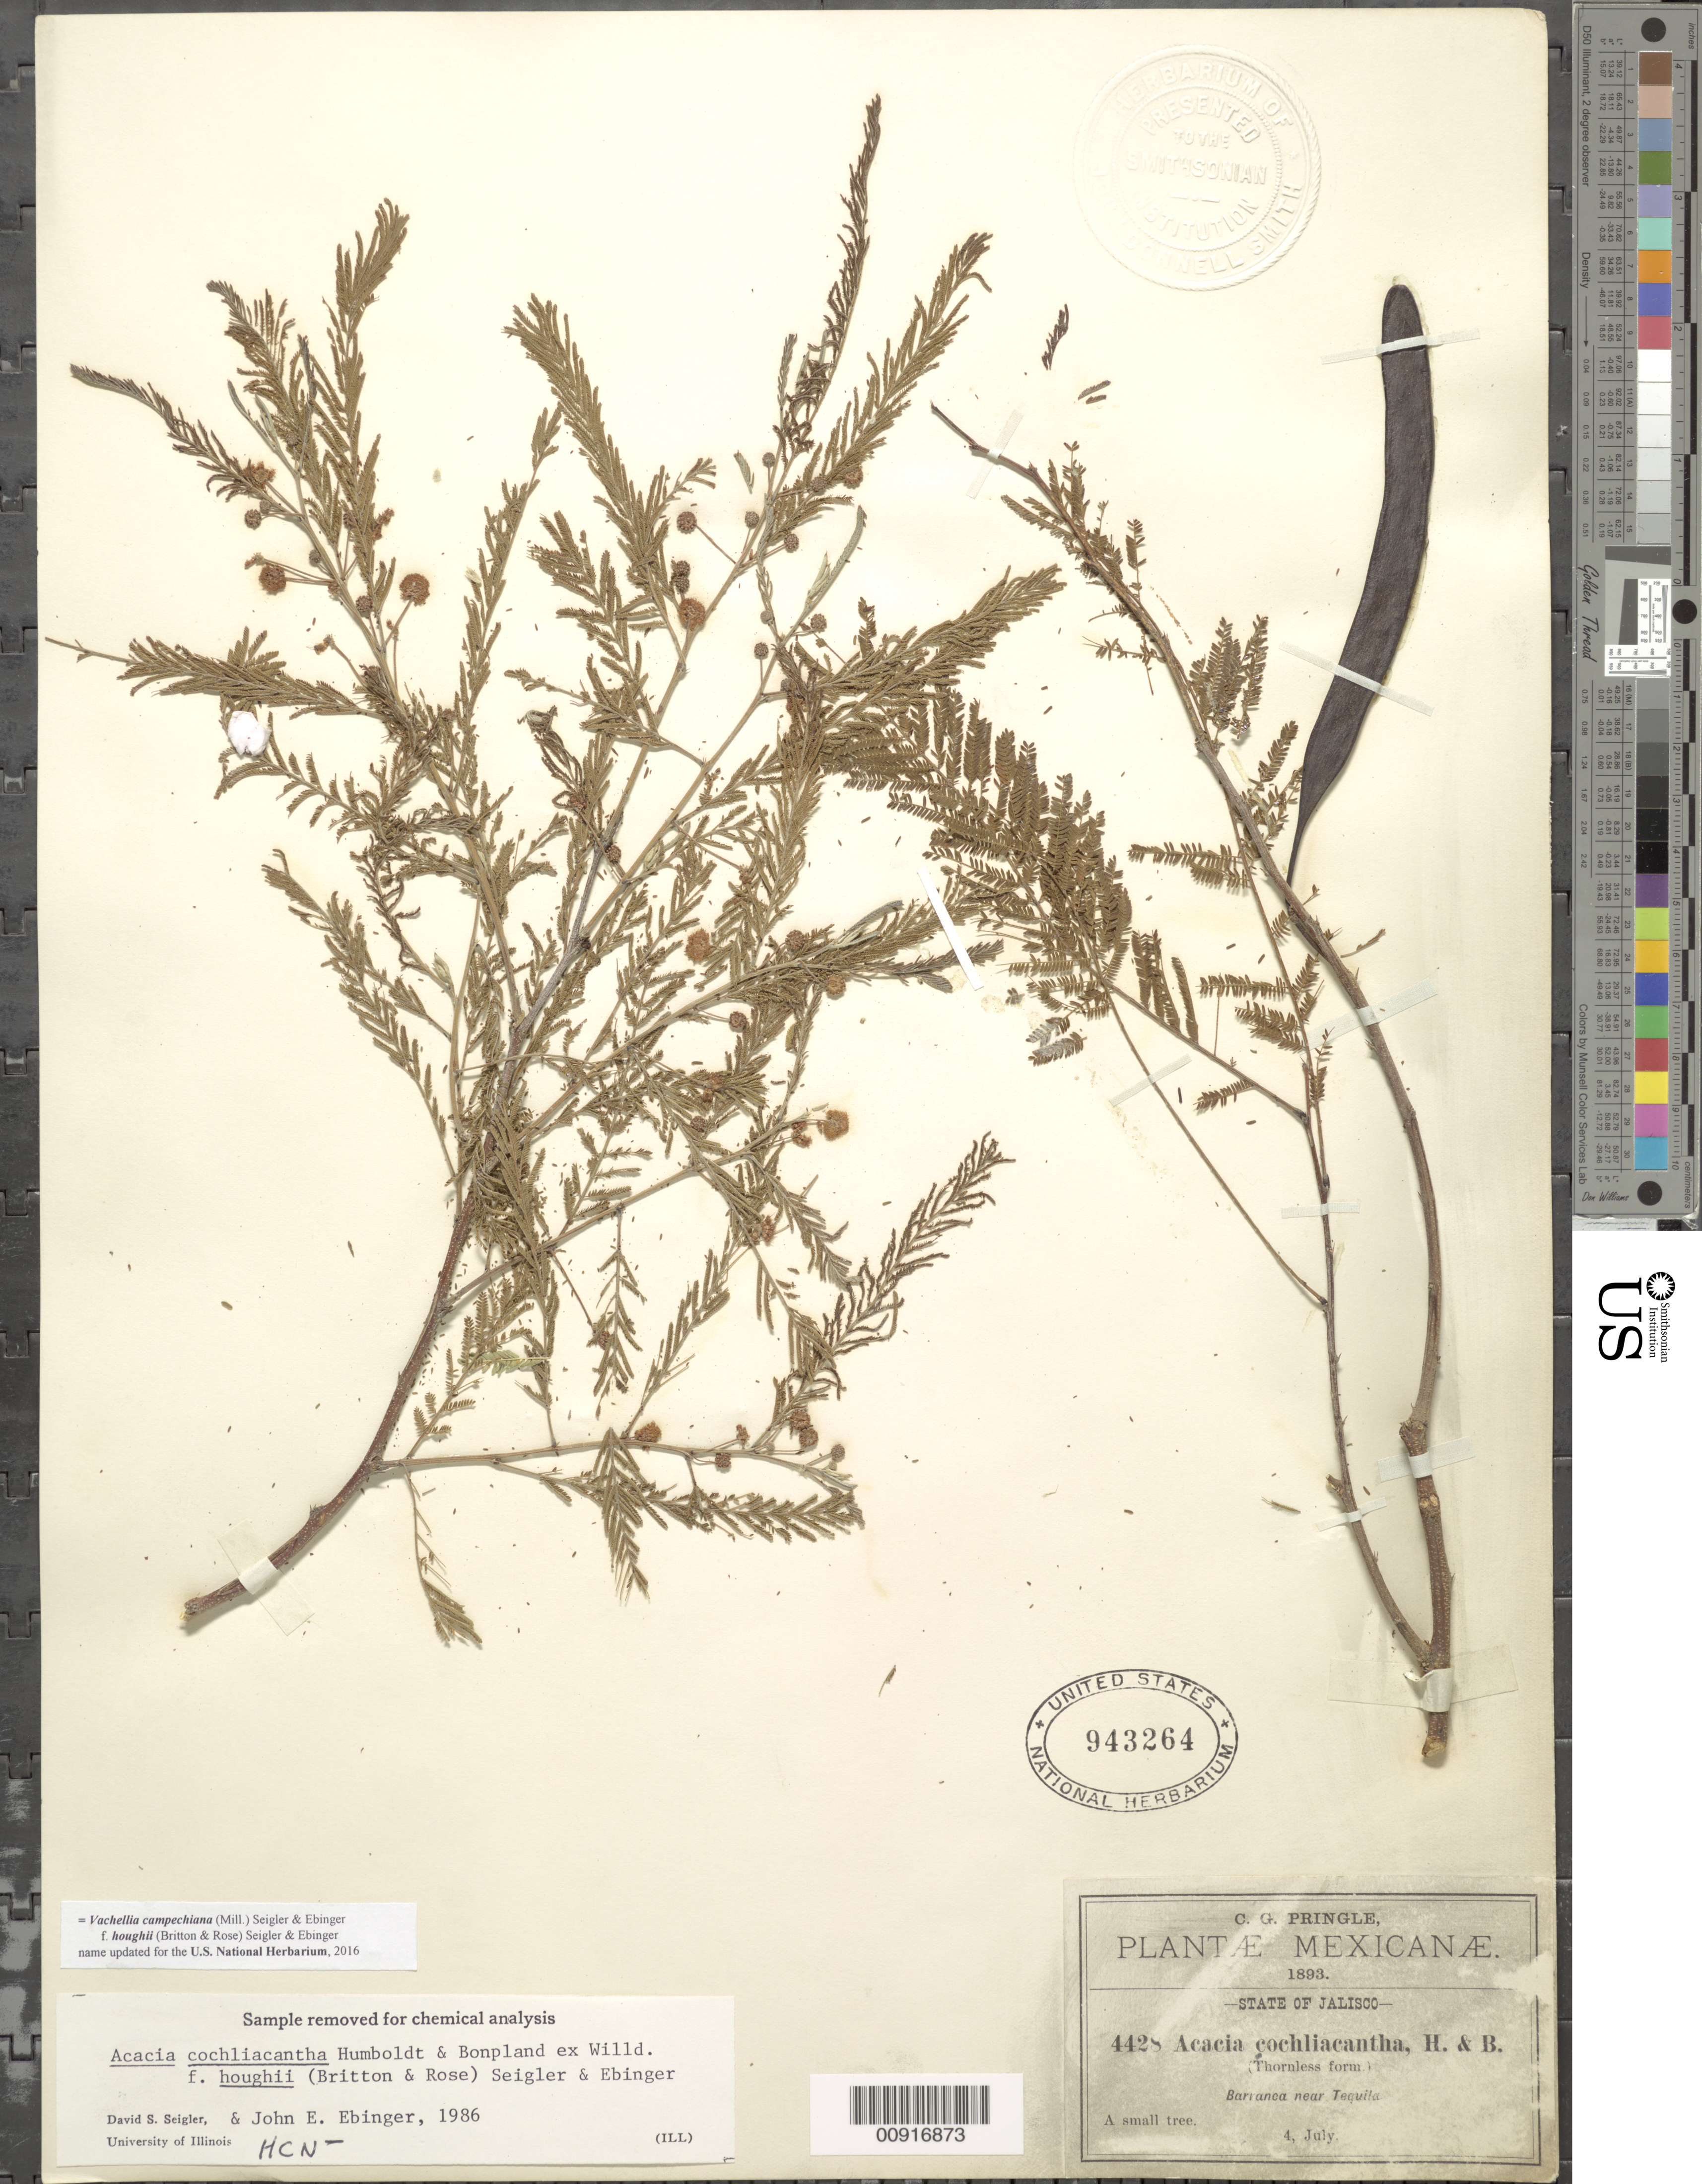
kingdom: Plantae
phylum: Tracheophyta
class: Magnoliopsida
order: Fabales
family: Fabaceae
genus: Vachellia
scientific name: Vachellia chiapensis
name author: (Saff.) Seigler & Ebinger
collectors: C. G. Pringle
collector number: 4428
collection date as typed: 04 Jul 1893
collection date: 1893-07-04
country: Mexico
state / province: Jalisco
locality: Barranca near Tequila, State of Jalisco.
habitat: Barranca.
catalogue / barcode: US 943264